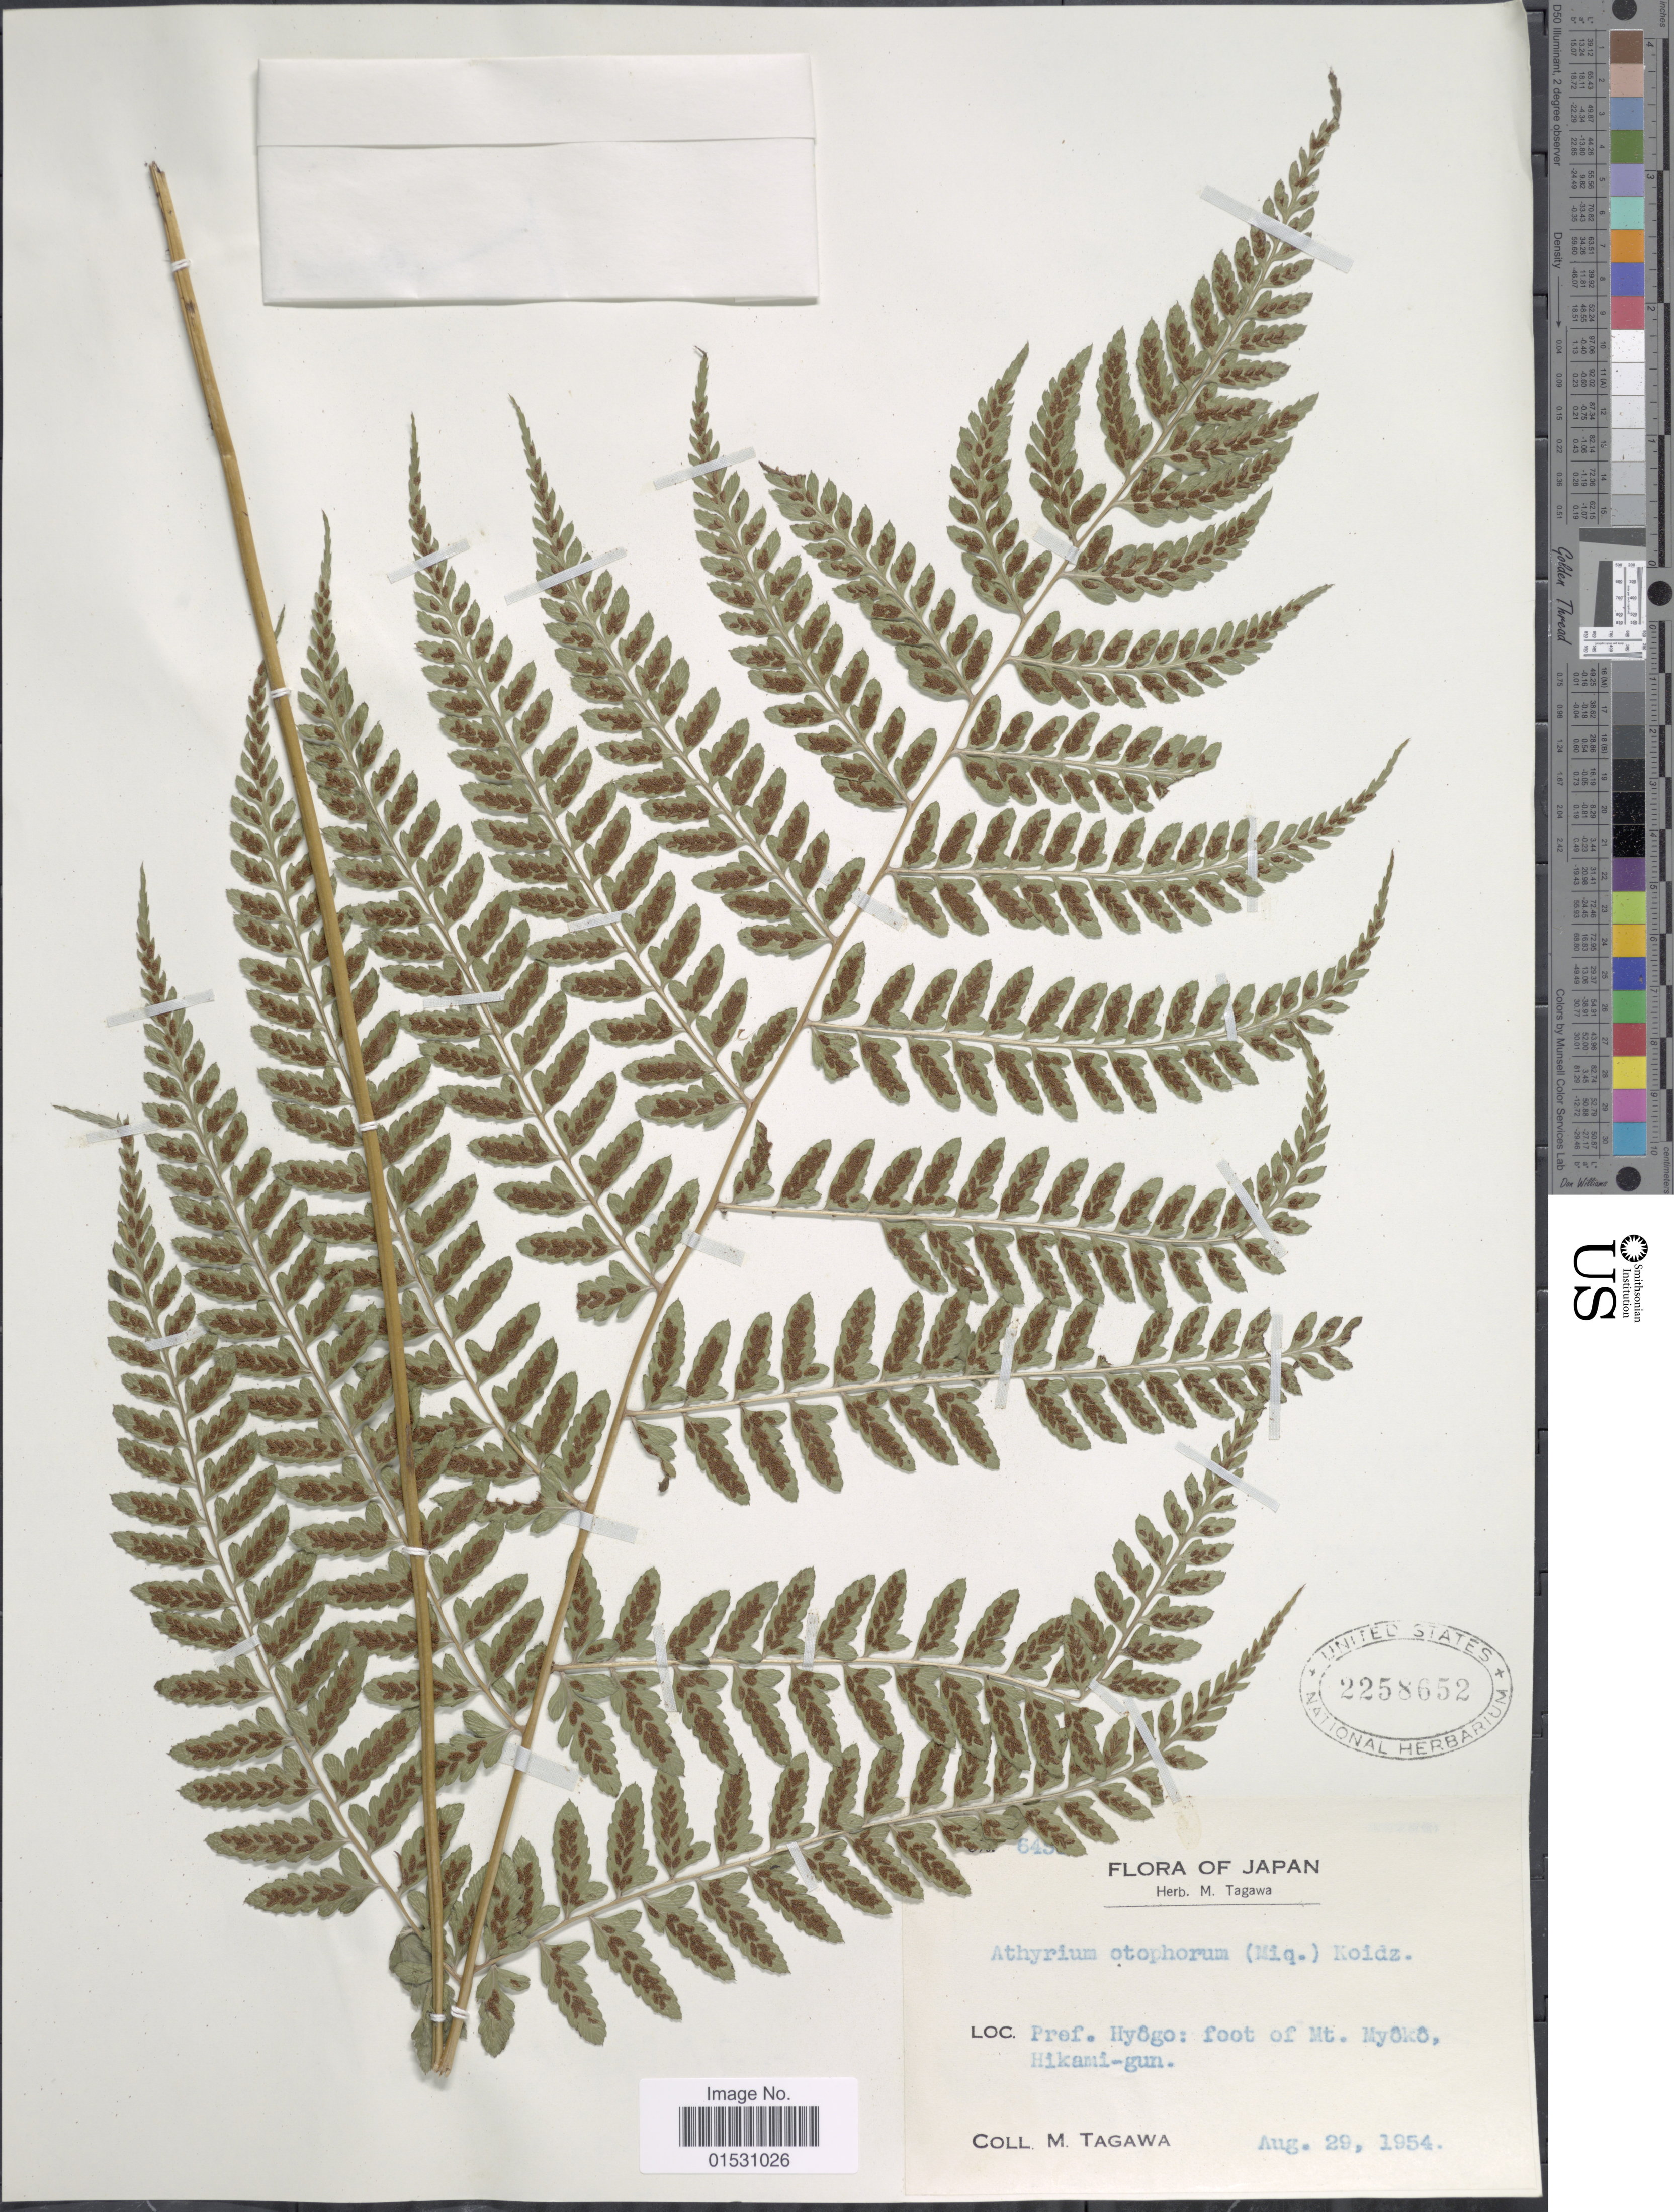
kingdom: Plantae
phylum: Tracheophyta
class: Polypodiopsida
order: Polypodiales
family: Athyriaceae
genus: Athyrium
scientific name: Athyrium otophorum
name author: (Miq.) Koidz.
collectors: M. Tagawa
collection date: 1954-08-29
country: Japan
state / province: Hyogo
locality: Pref. Hyogo: foot of Mt. Myoko, Hikami-gun.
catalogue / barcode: US 2258652